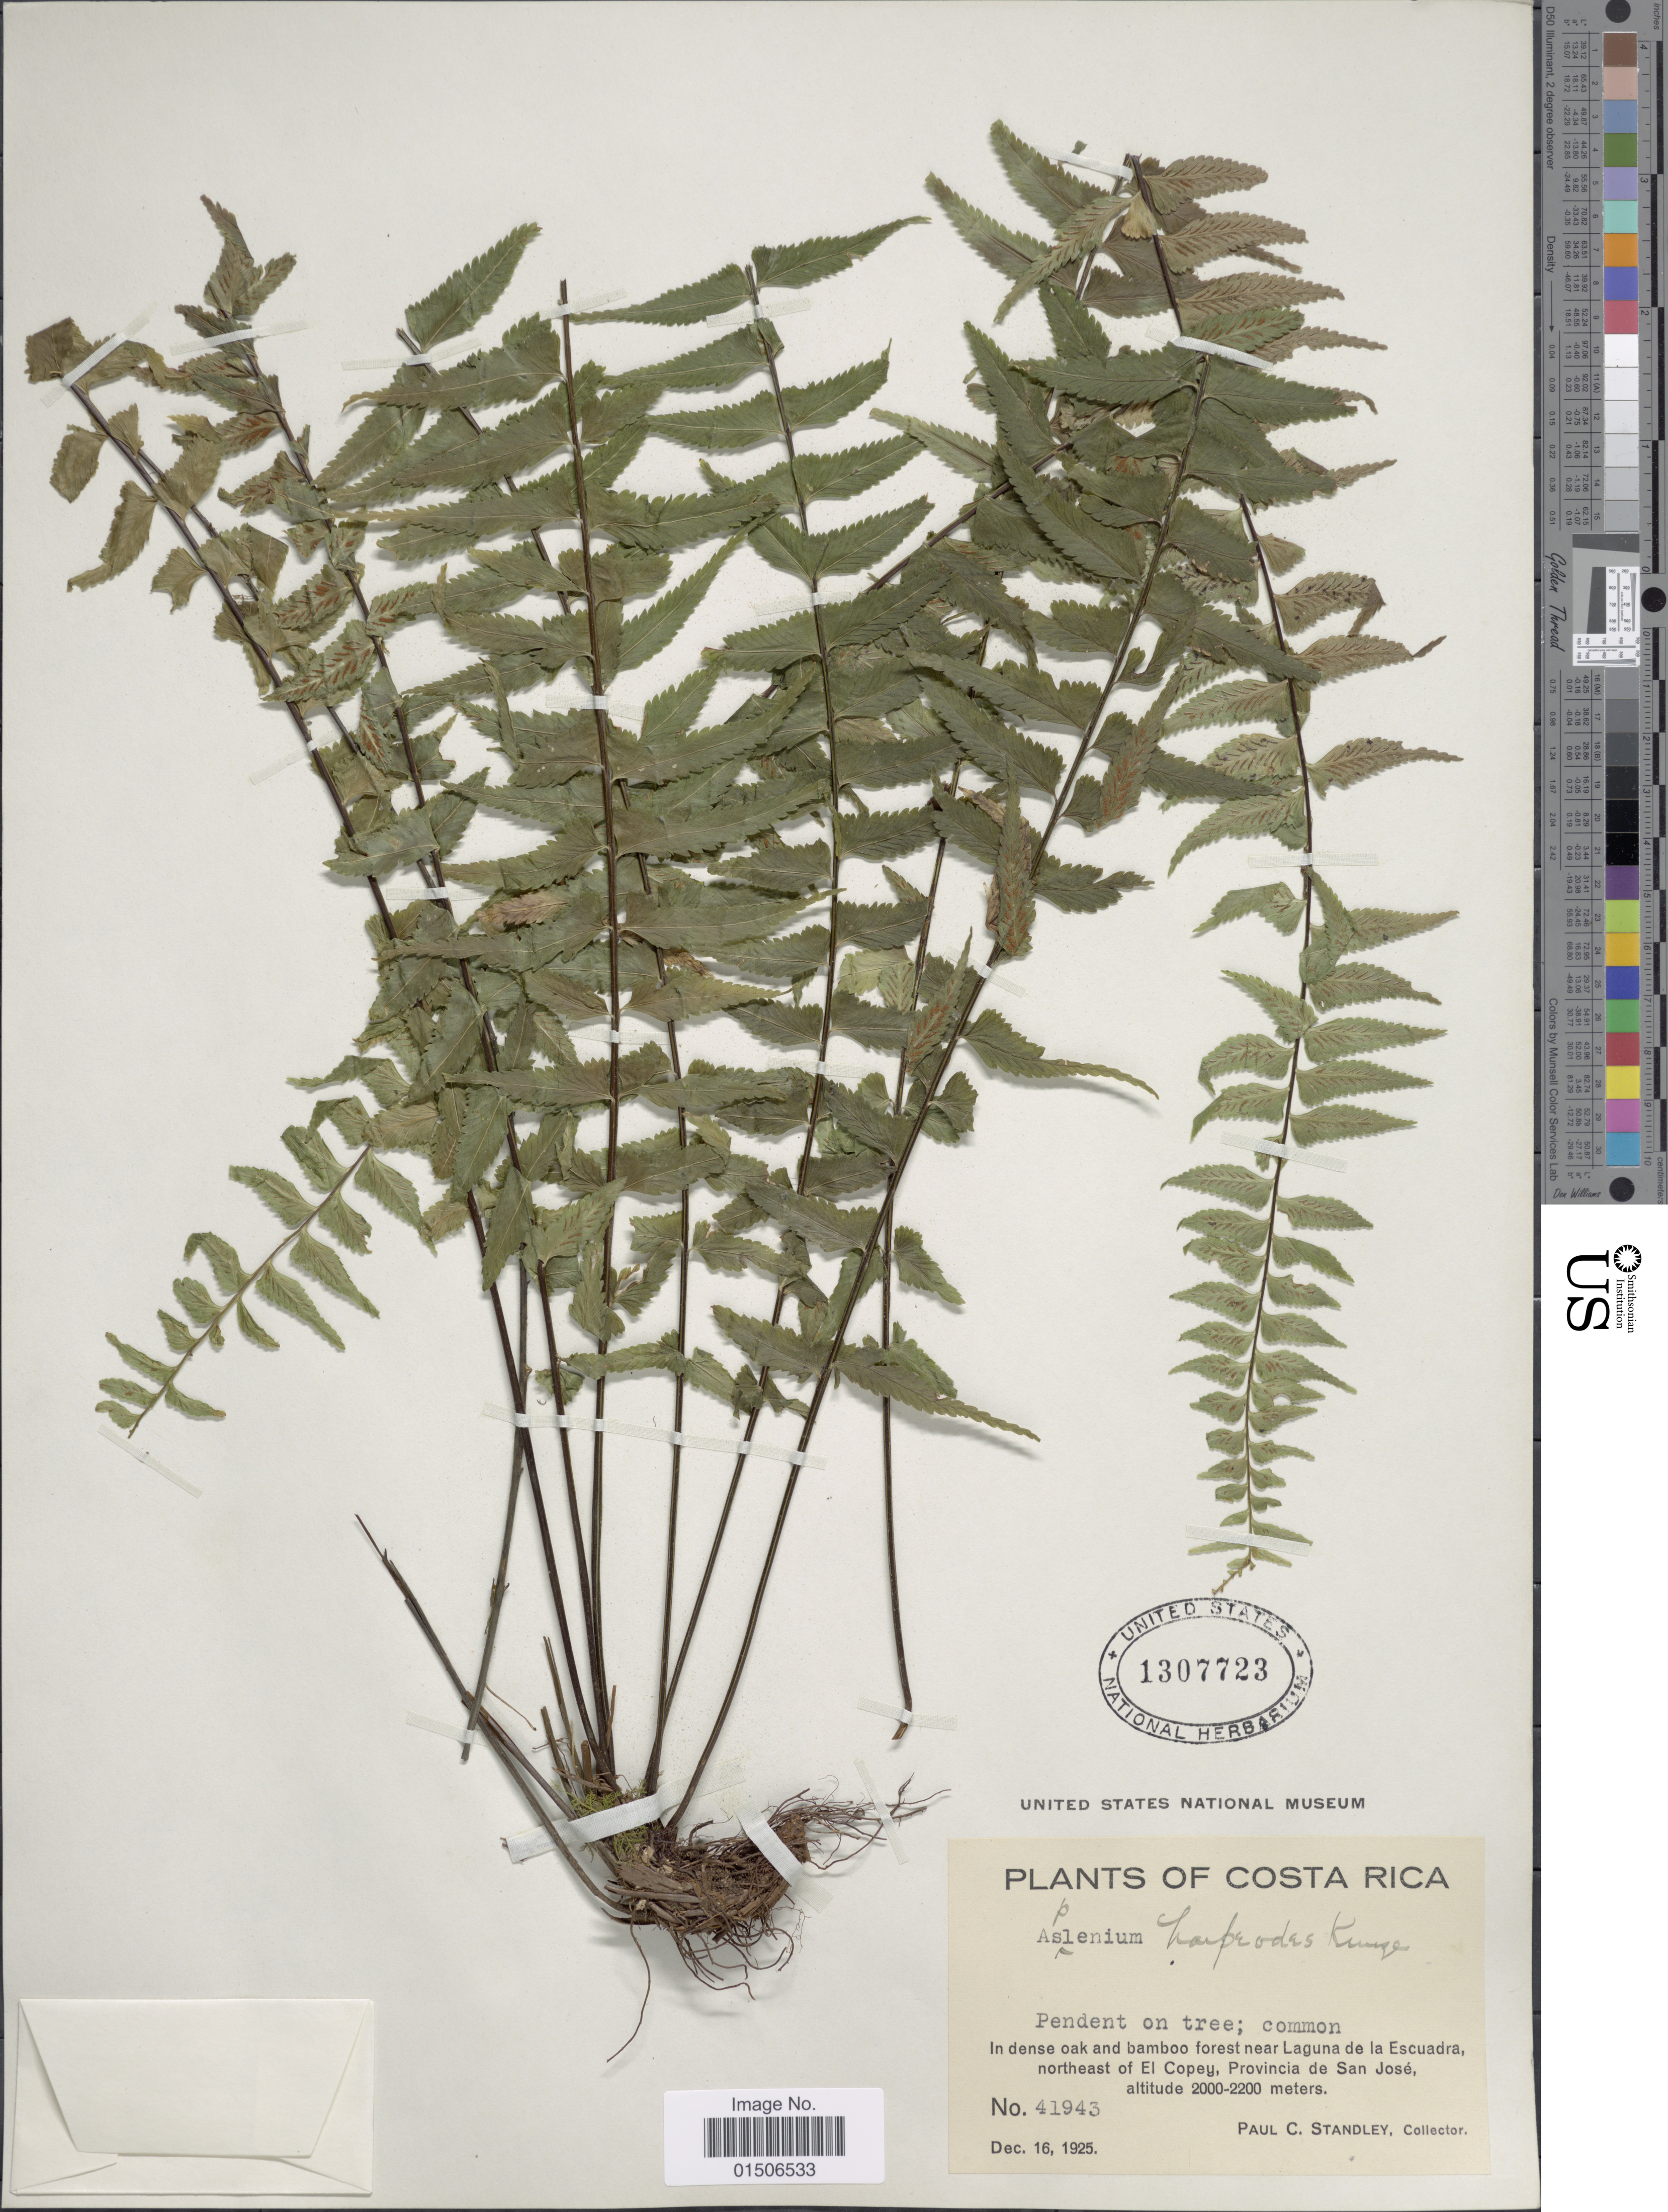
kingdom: Plantae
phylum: Tracheophyta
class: Polypodiopsida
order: Polypodiales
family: Aspleniaceae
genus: Asplenium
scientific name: Asplenium harpeodes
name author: Kunze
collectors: P. C. Standley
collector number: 41943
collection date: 1925-12-16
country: Costa Rica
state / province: San José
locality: In dense oak and bamboo forest near Laguna de la Escuadra, northeast of El Copey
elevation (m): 2000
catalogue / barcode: US 1307723